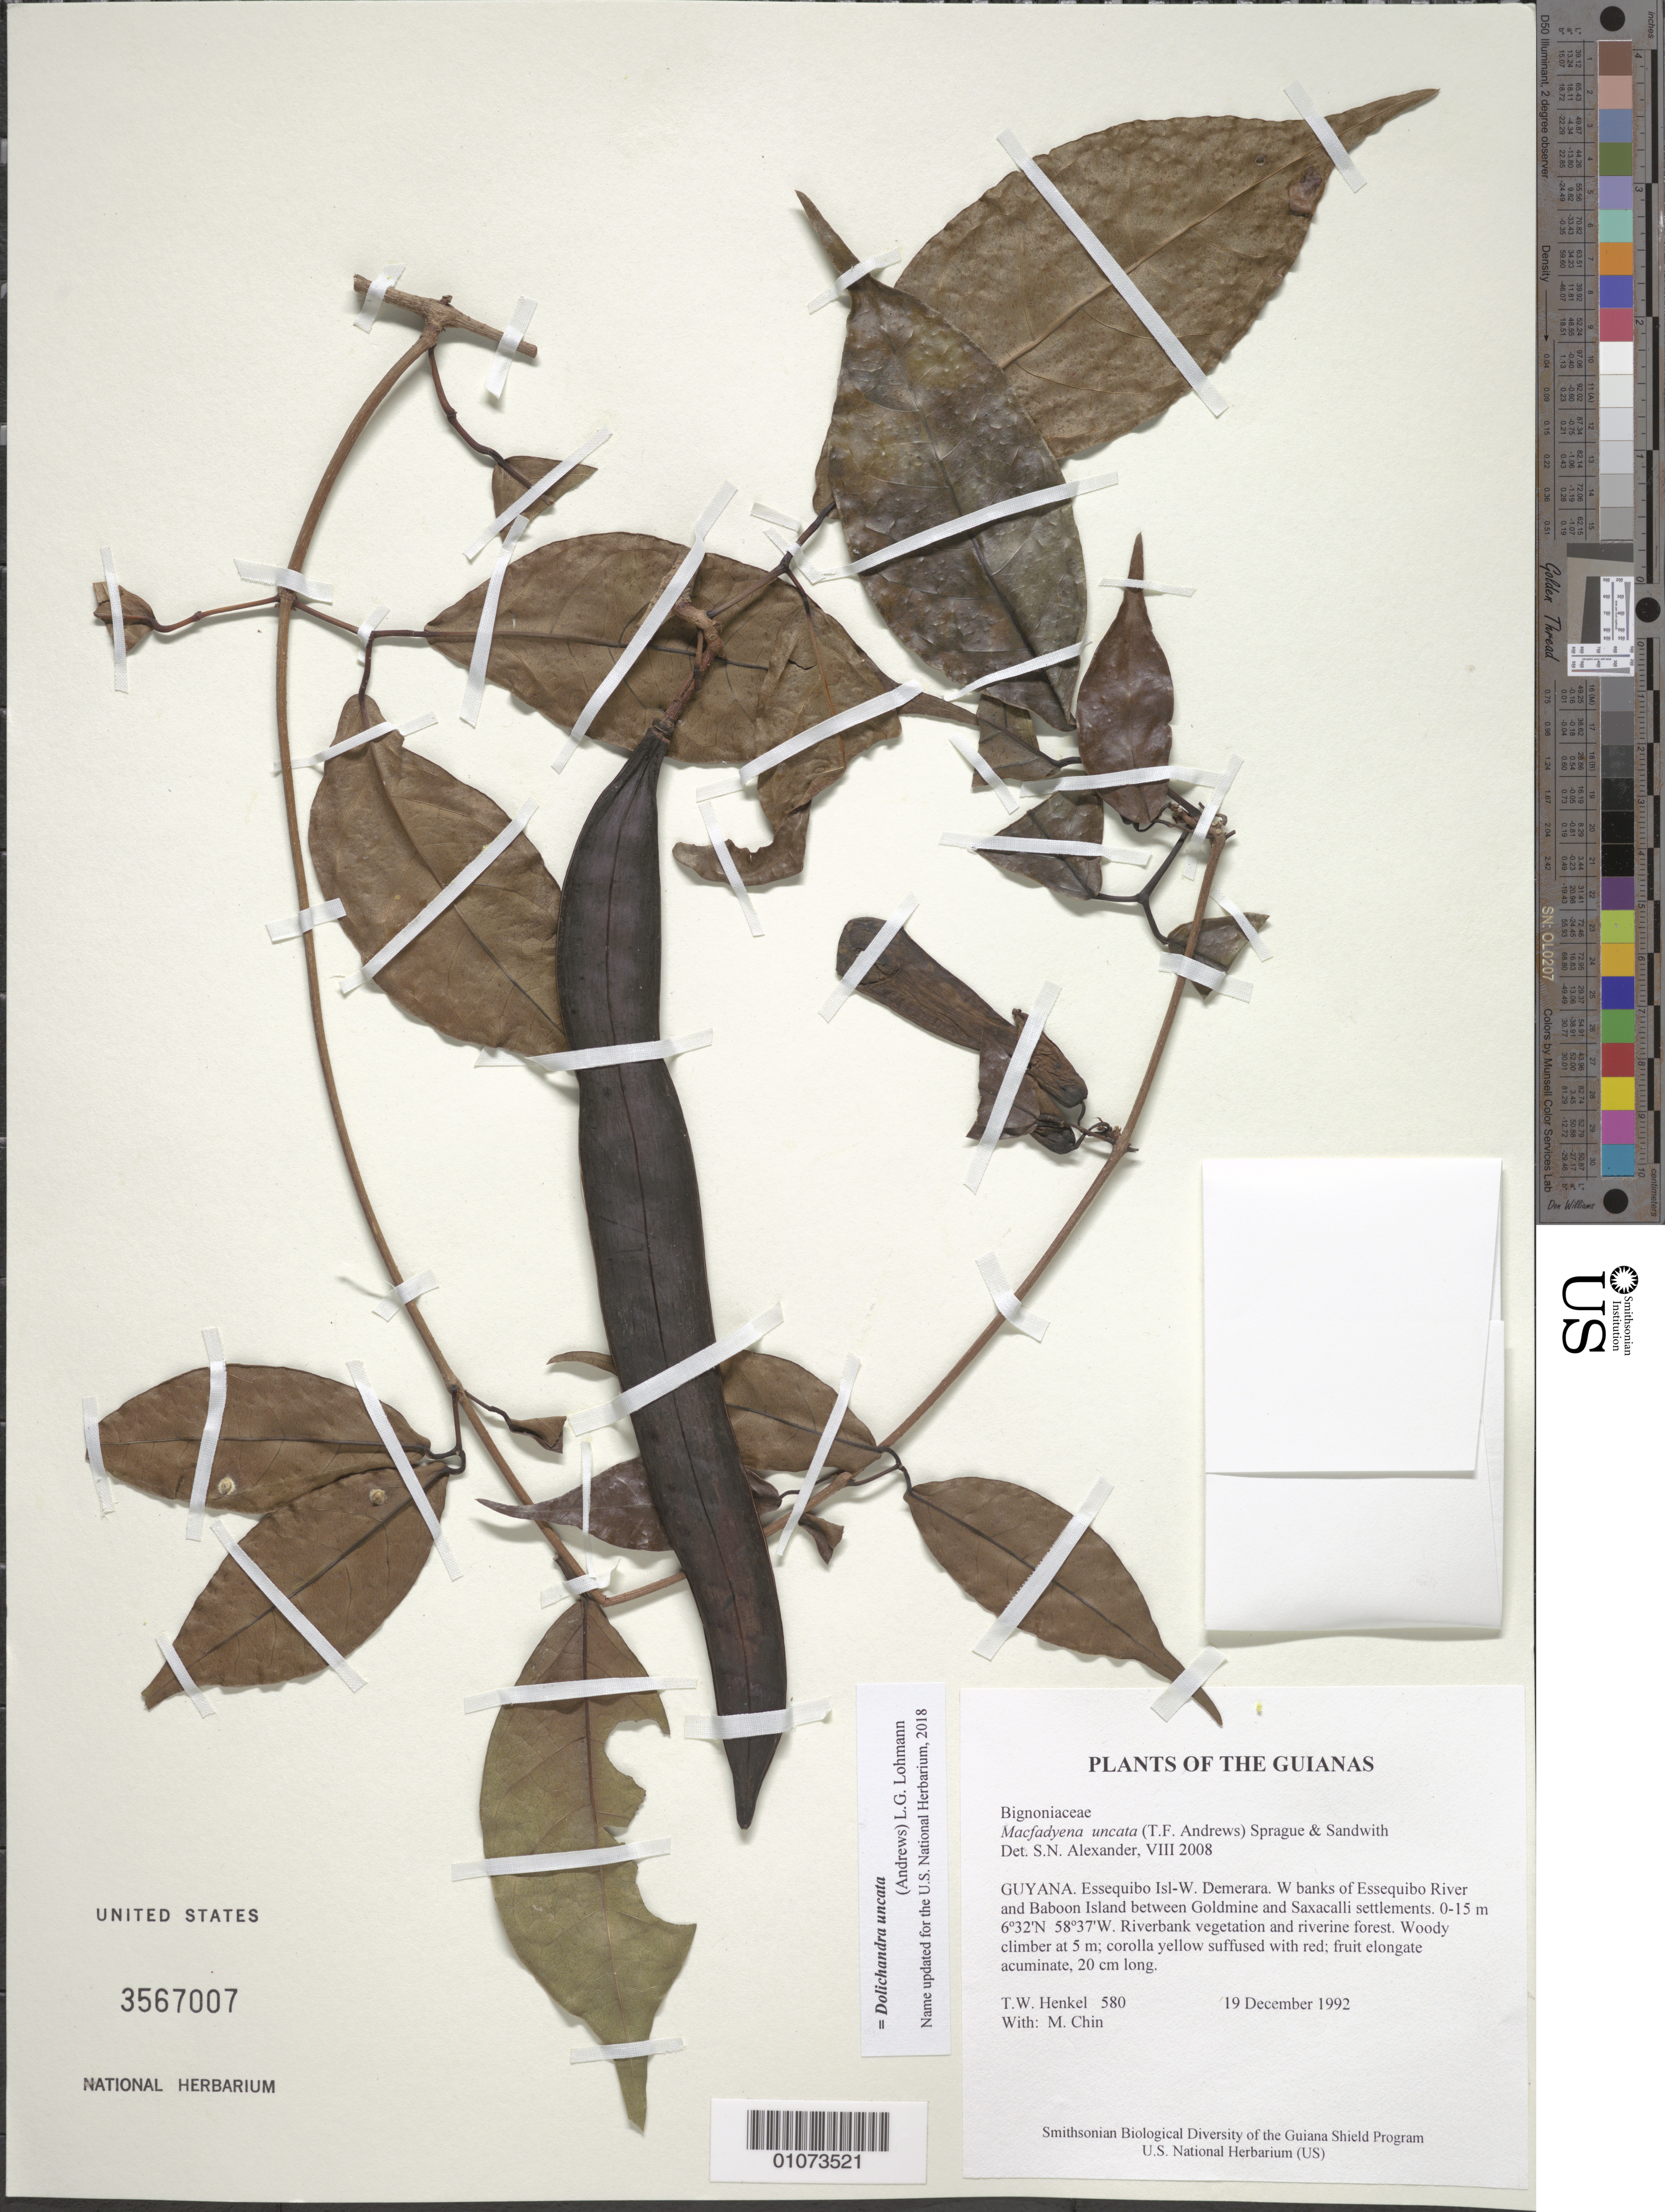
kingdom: Plantae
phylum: Tracheophyta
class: Magnoliopsida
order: Lamiales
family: Bignoniaceae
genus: Dolichandra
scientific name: Dolichandra uncata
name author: (Andrews) L.G. Lohmann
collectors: T. Henkel & M. Chin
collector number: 580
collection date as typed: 19 December 1992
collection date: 1992-12-19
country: Guyana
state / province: Essequibo Isl-W. Demerara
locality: W banks of Essequibo River and Baboon Island between Goldmine and Saxacalli settlements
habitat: Riverbank vegetation and riverine forest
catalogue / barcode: US 3567007